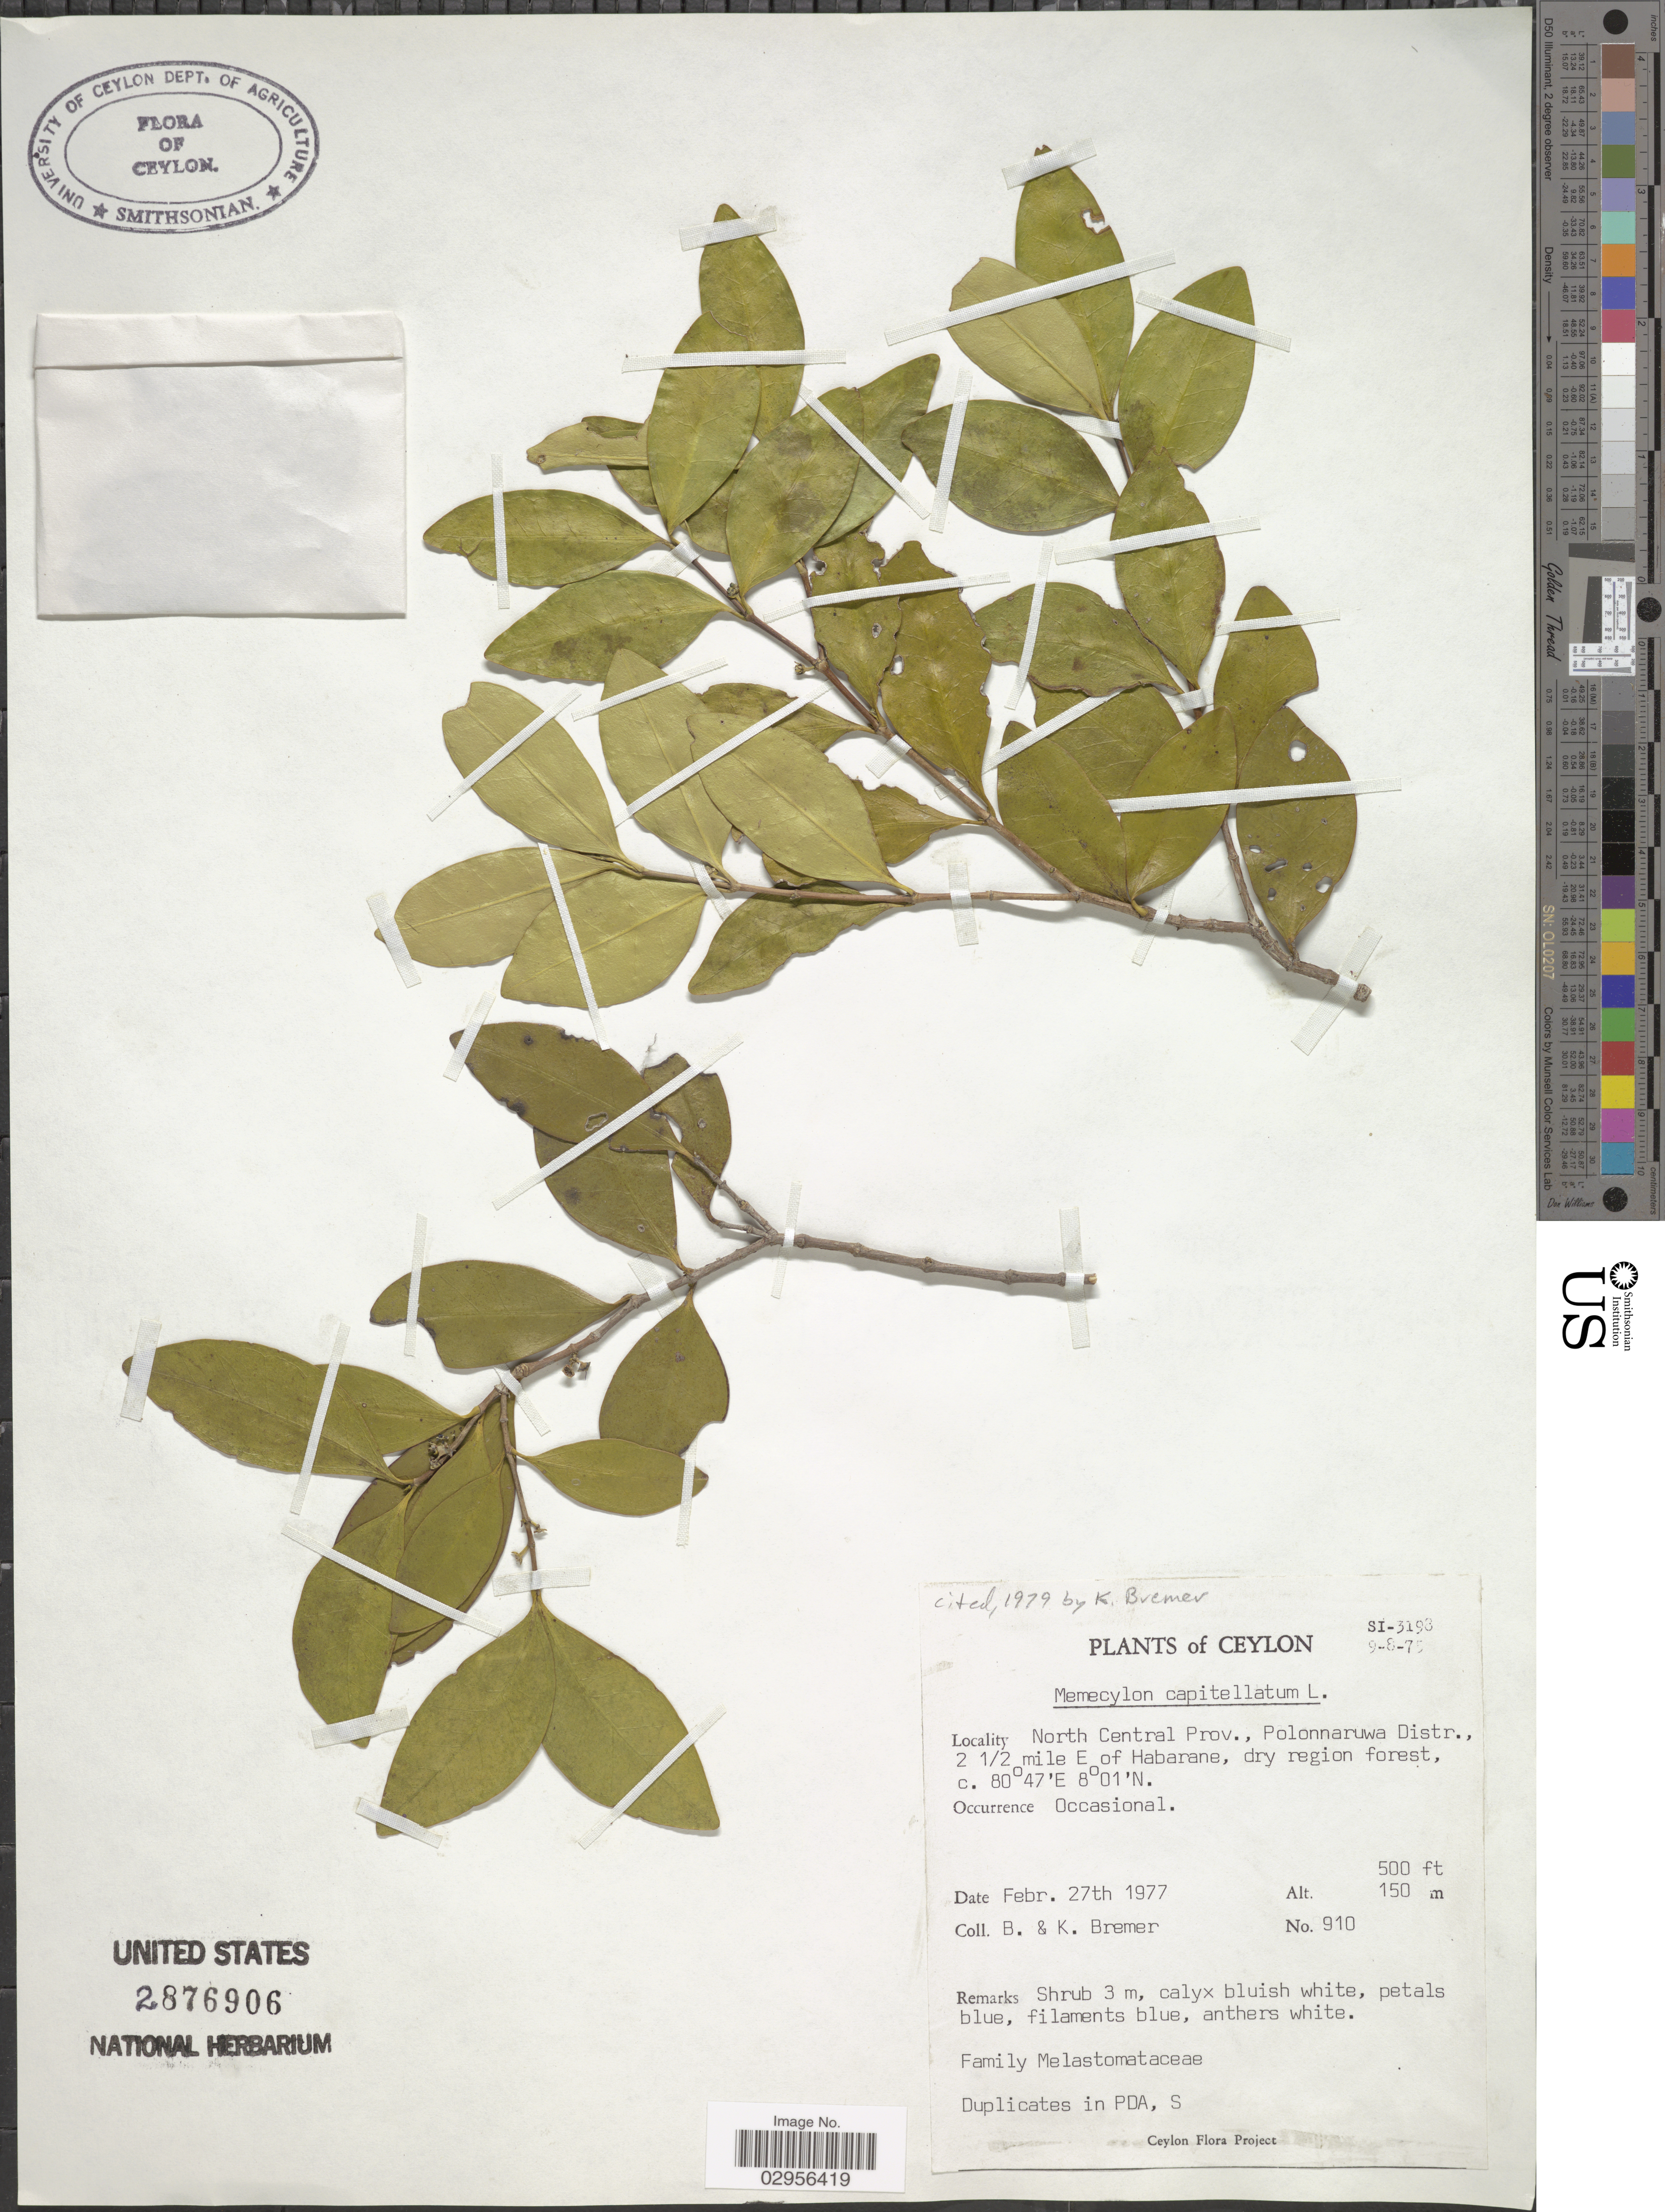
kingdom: Plantae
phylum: Tracheophyta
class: Magnoliopsida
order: Myrtales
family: Melastomataceae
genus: Memecylon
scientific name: Memecylon capitellatum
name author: L.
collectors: B. Bremer & K. Bremer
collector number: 910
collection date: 1977-02-27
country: Sri Lanka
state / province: North Central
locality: Ceylon. Polonnaruwa Distr., 2½ mile E of Habarane.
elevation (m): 152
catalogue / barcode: US 2876906